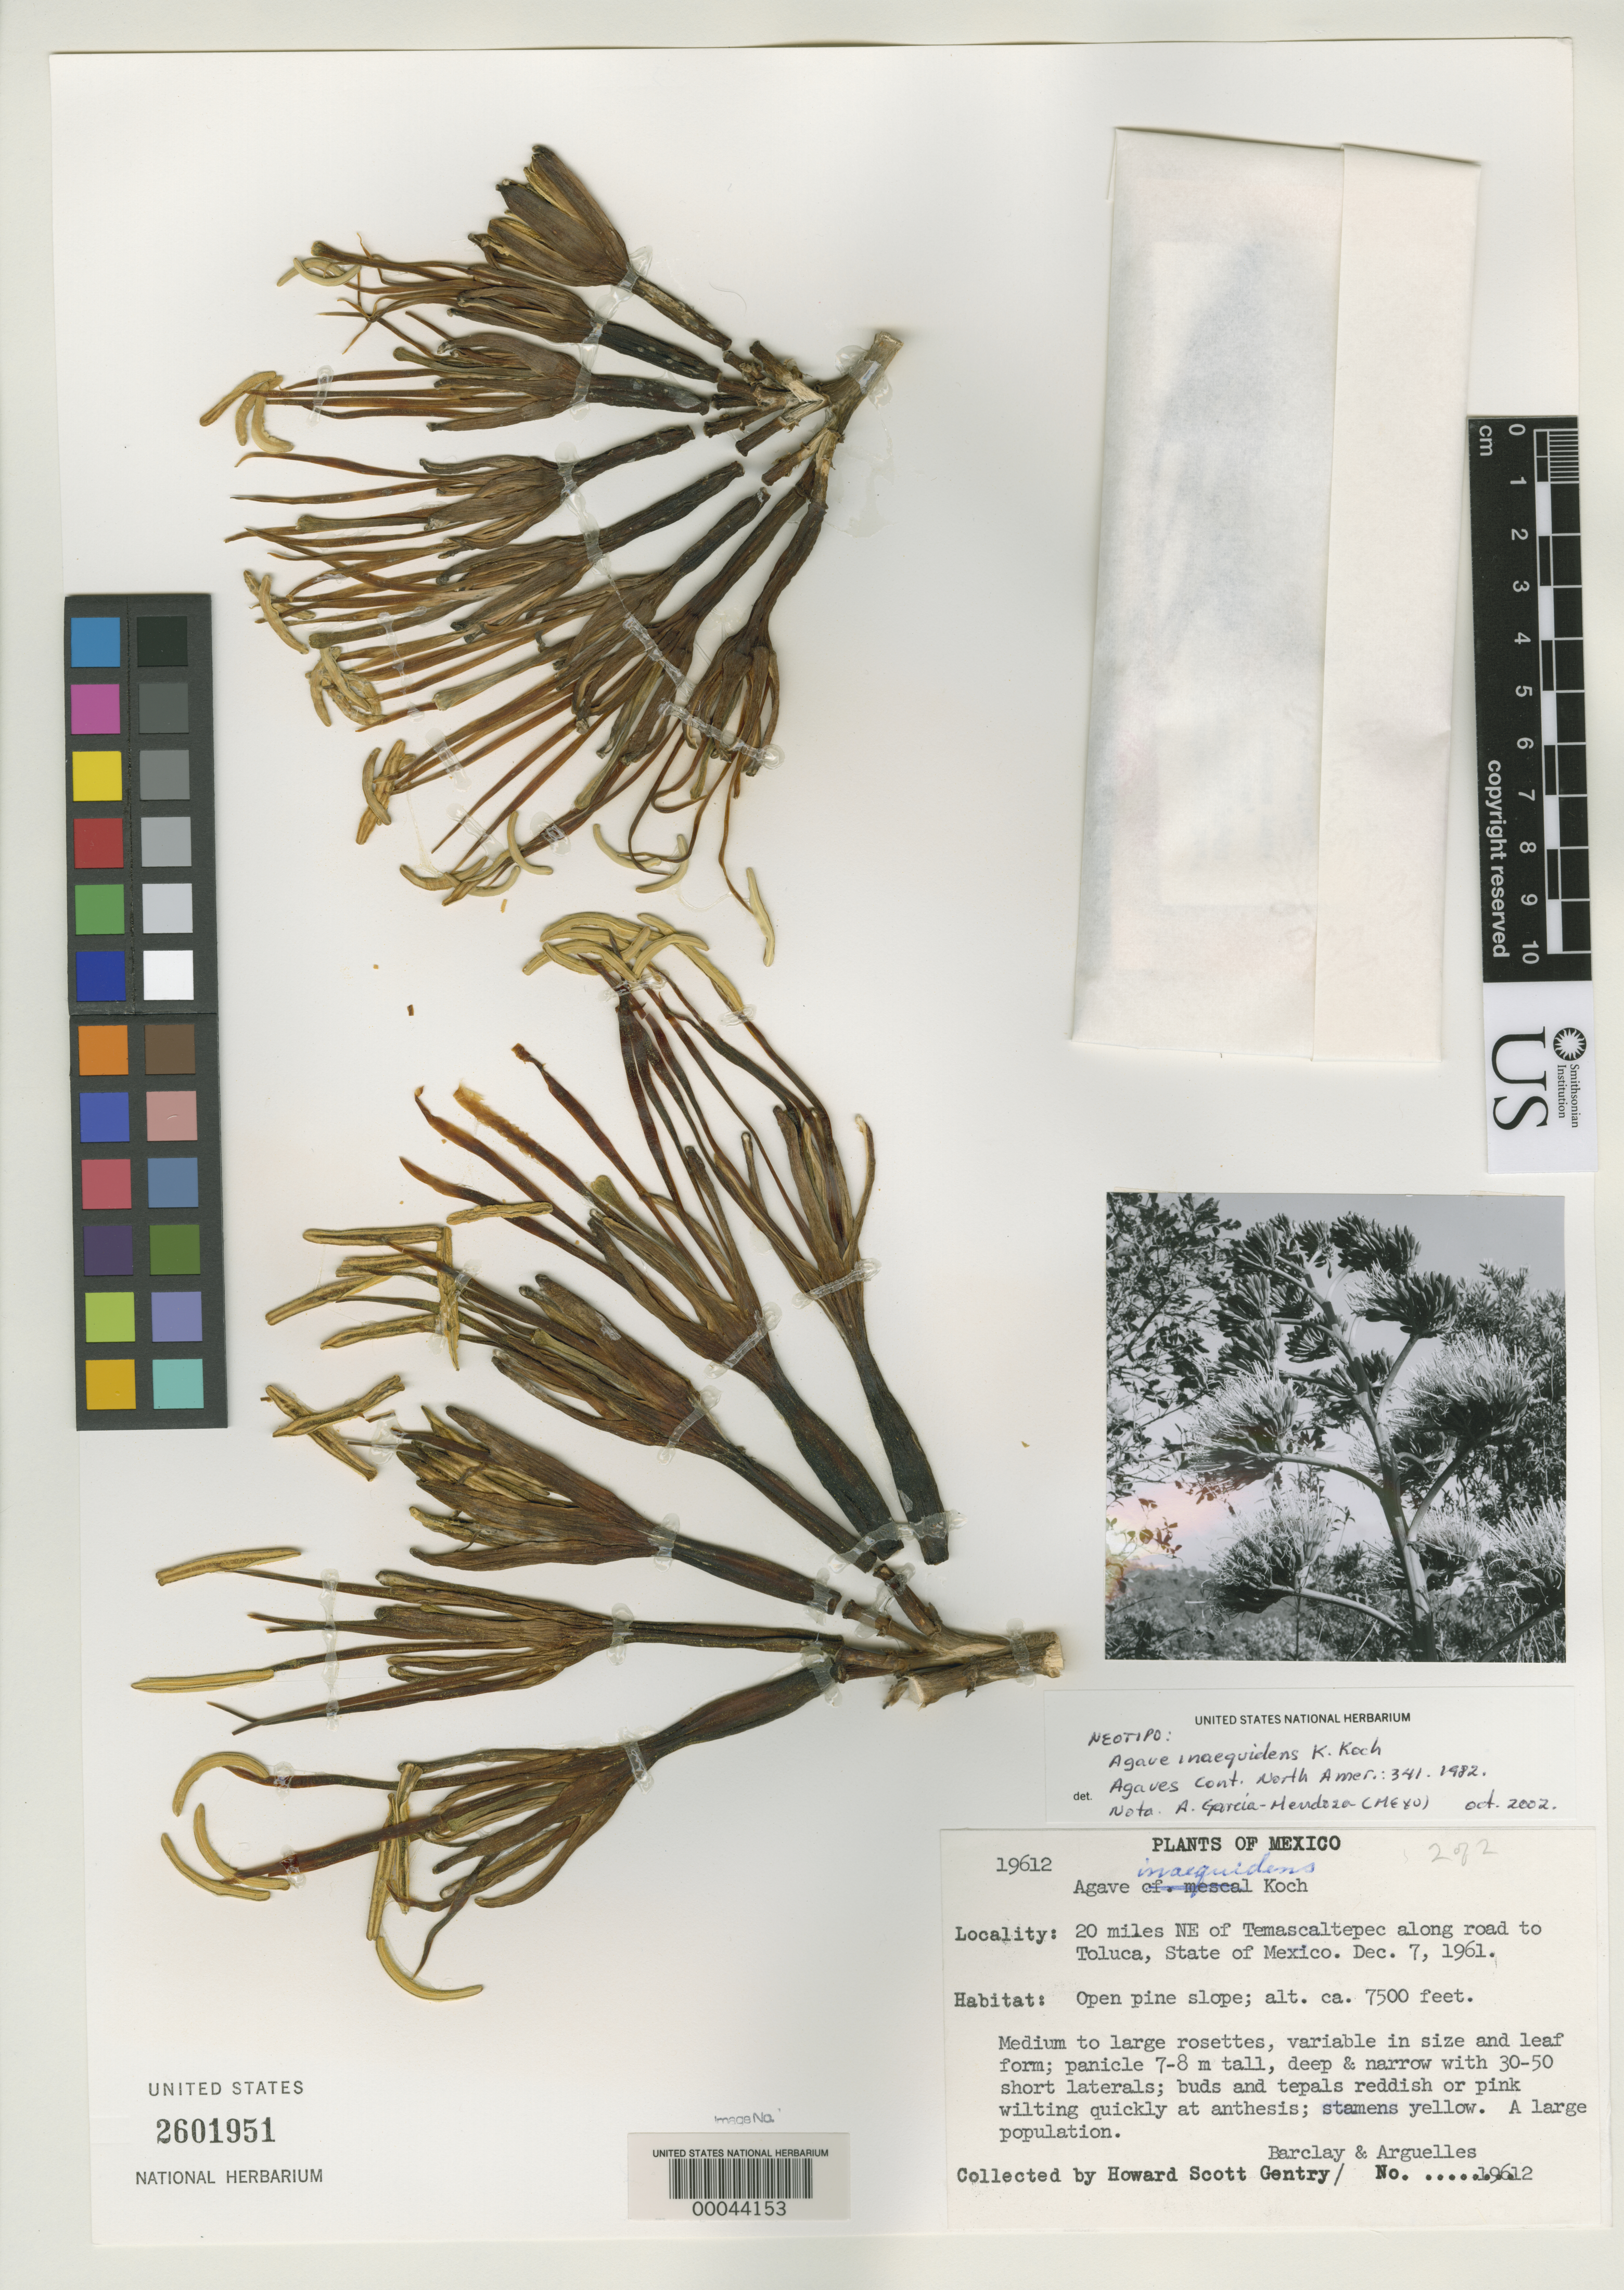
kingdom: Plantae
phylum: Tracheophyta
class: Liliopsida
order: Asparagales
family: Asparagaceae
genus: Agave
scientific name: Agave inaequidens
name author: K. Koch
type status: Neotype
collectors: H. S. Gentry, A. S. Barclay & J. Arguelles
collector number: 19612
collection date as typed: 07 Dec 1961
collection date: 1961-12-07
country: Mexico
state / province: México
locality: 20 miles NE of Temascatepec along road to Toluca.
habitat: Open pine slope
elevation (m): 2286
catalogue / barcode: US 2601951